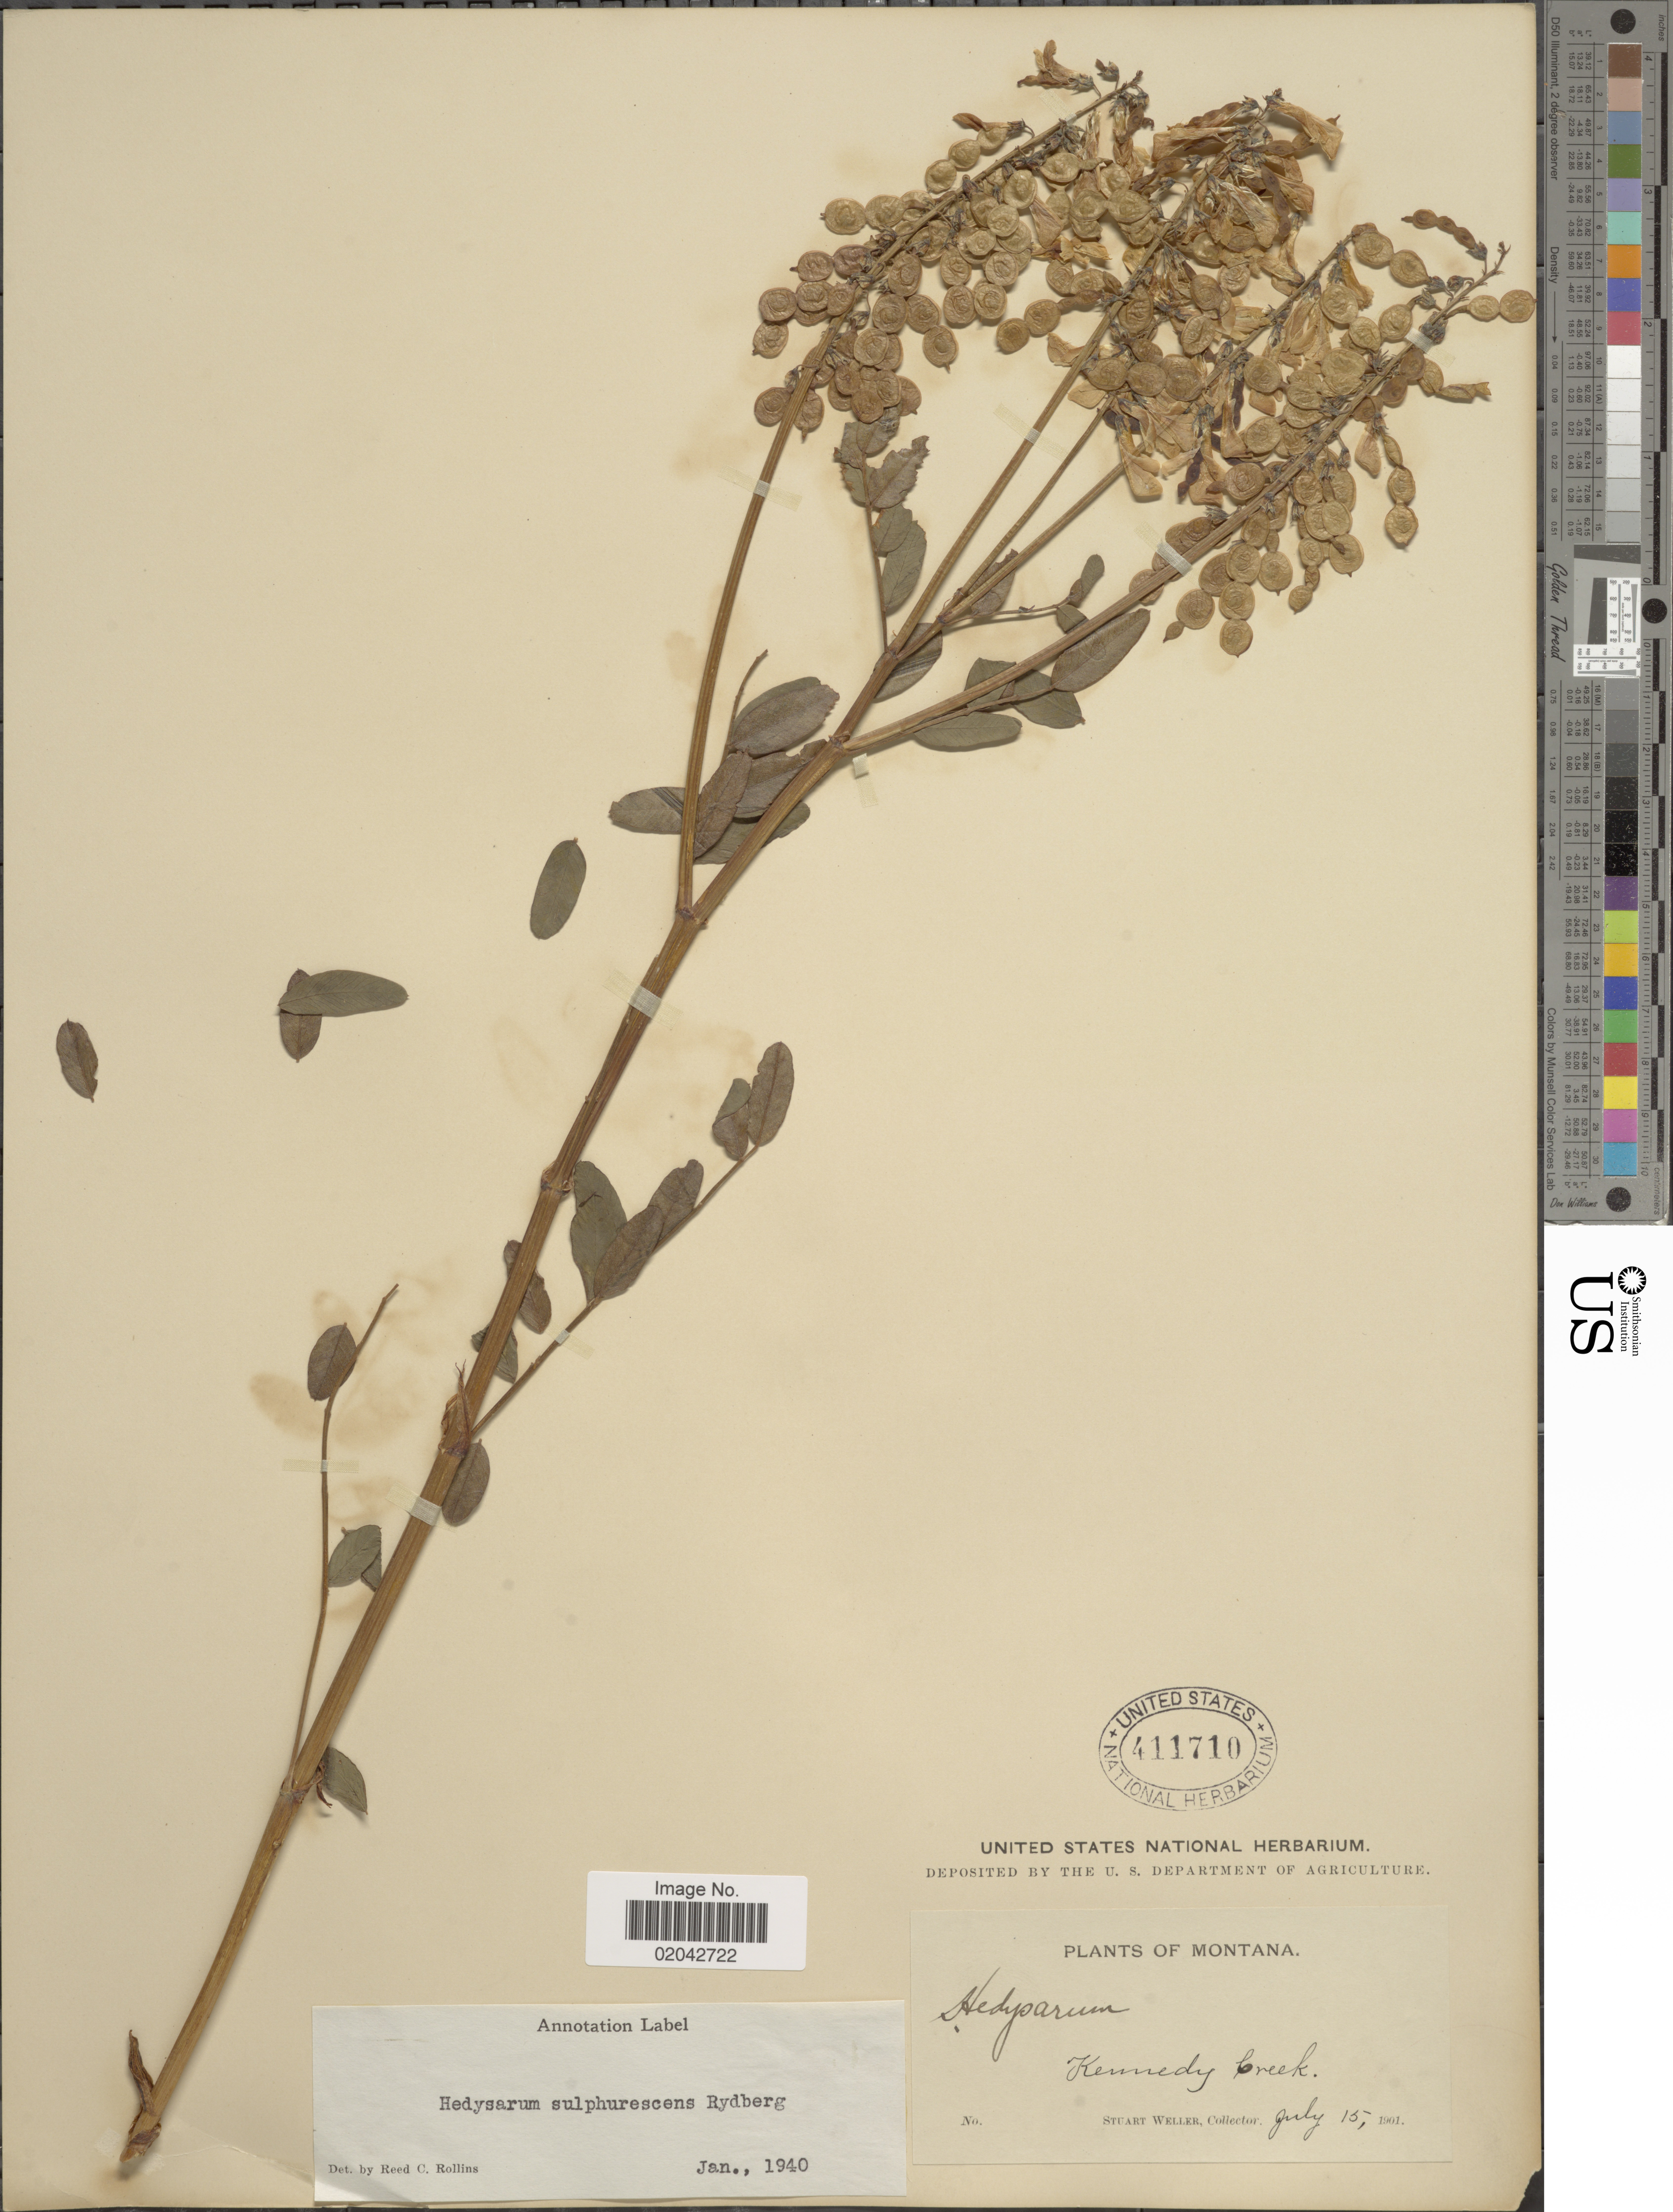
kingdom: Plantae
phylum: Tracheophyta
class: Magnoliopsida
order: Fabales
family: Fabaceae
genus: Hedysarum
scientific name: Hedysarum sulphurescens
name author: Rydb.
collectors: S. Weller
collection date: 1901-07-15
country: United States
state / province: Montana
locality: Kennedy Creek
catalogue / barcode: US 411710